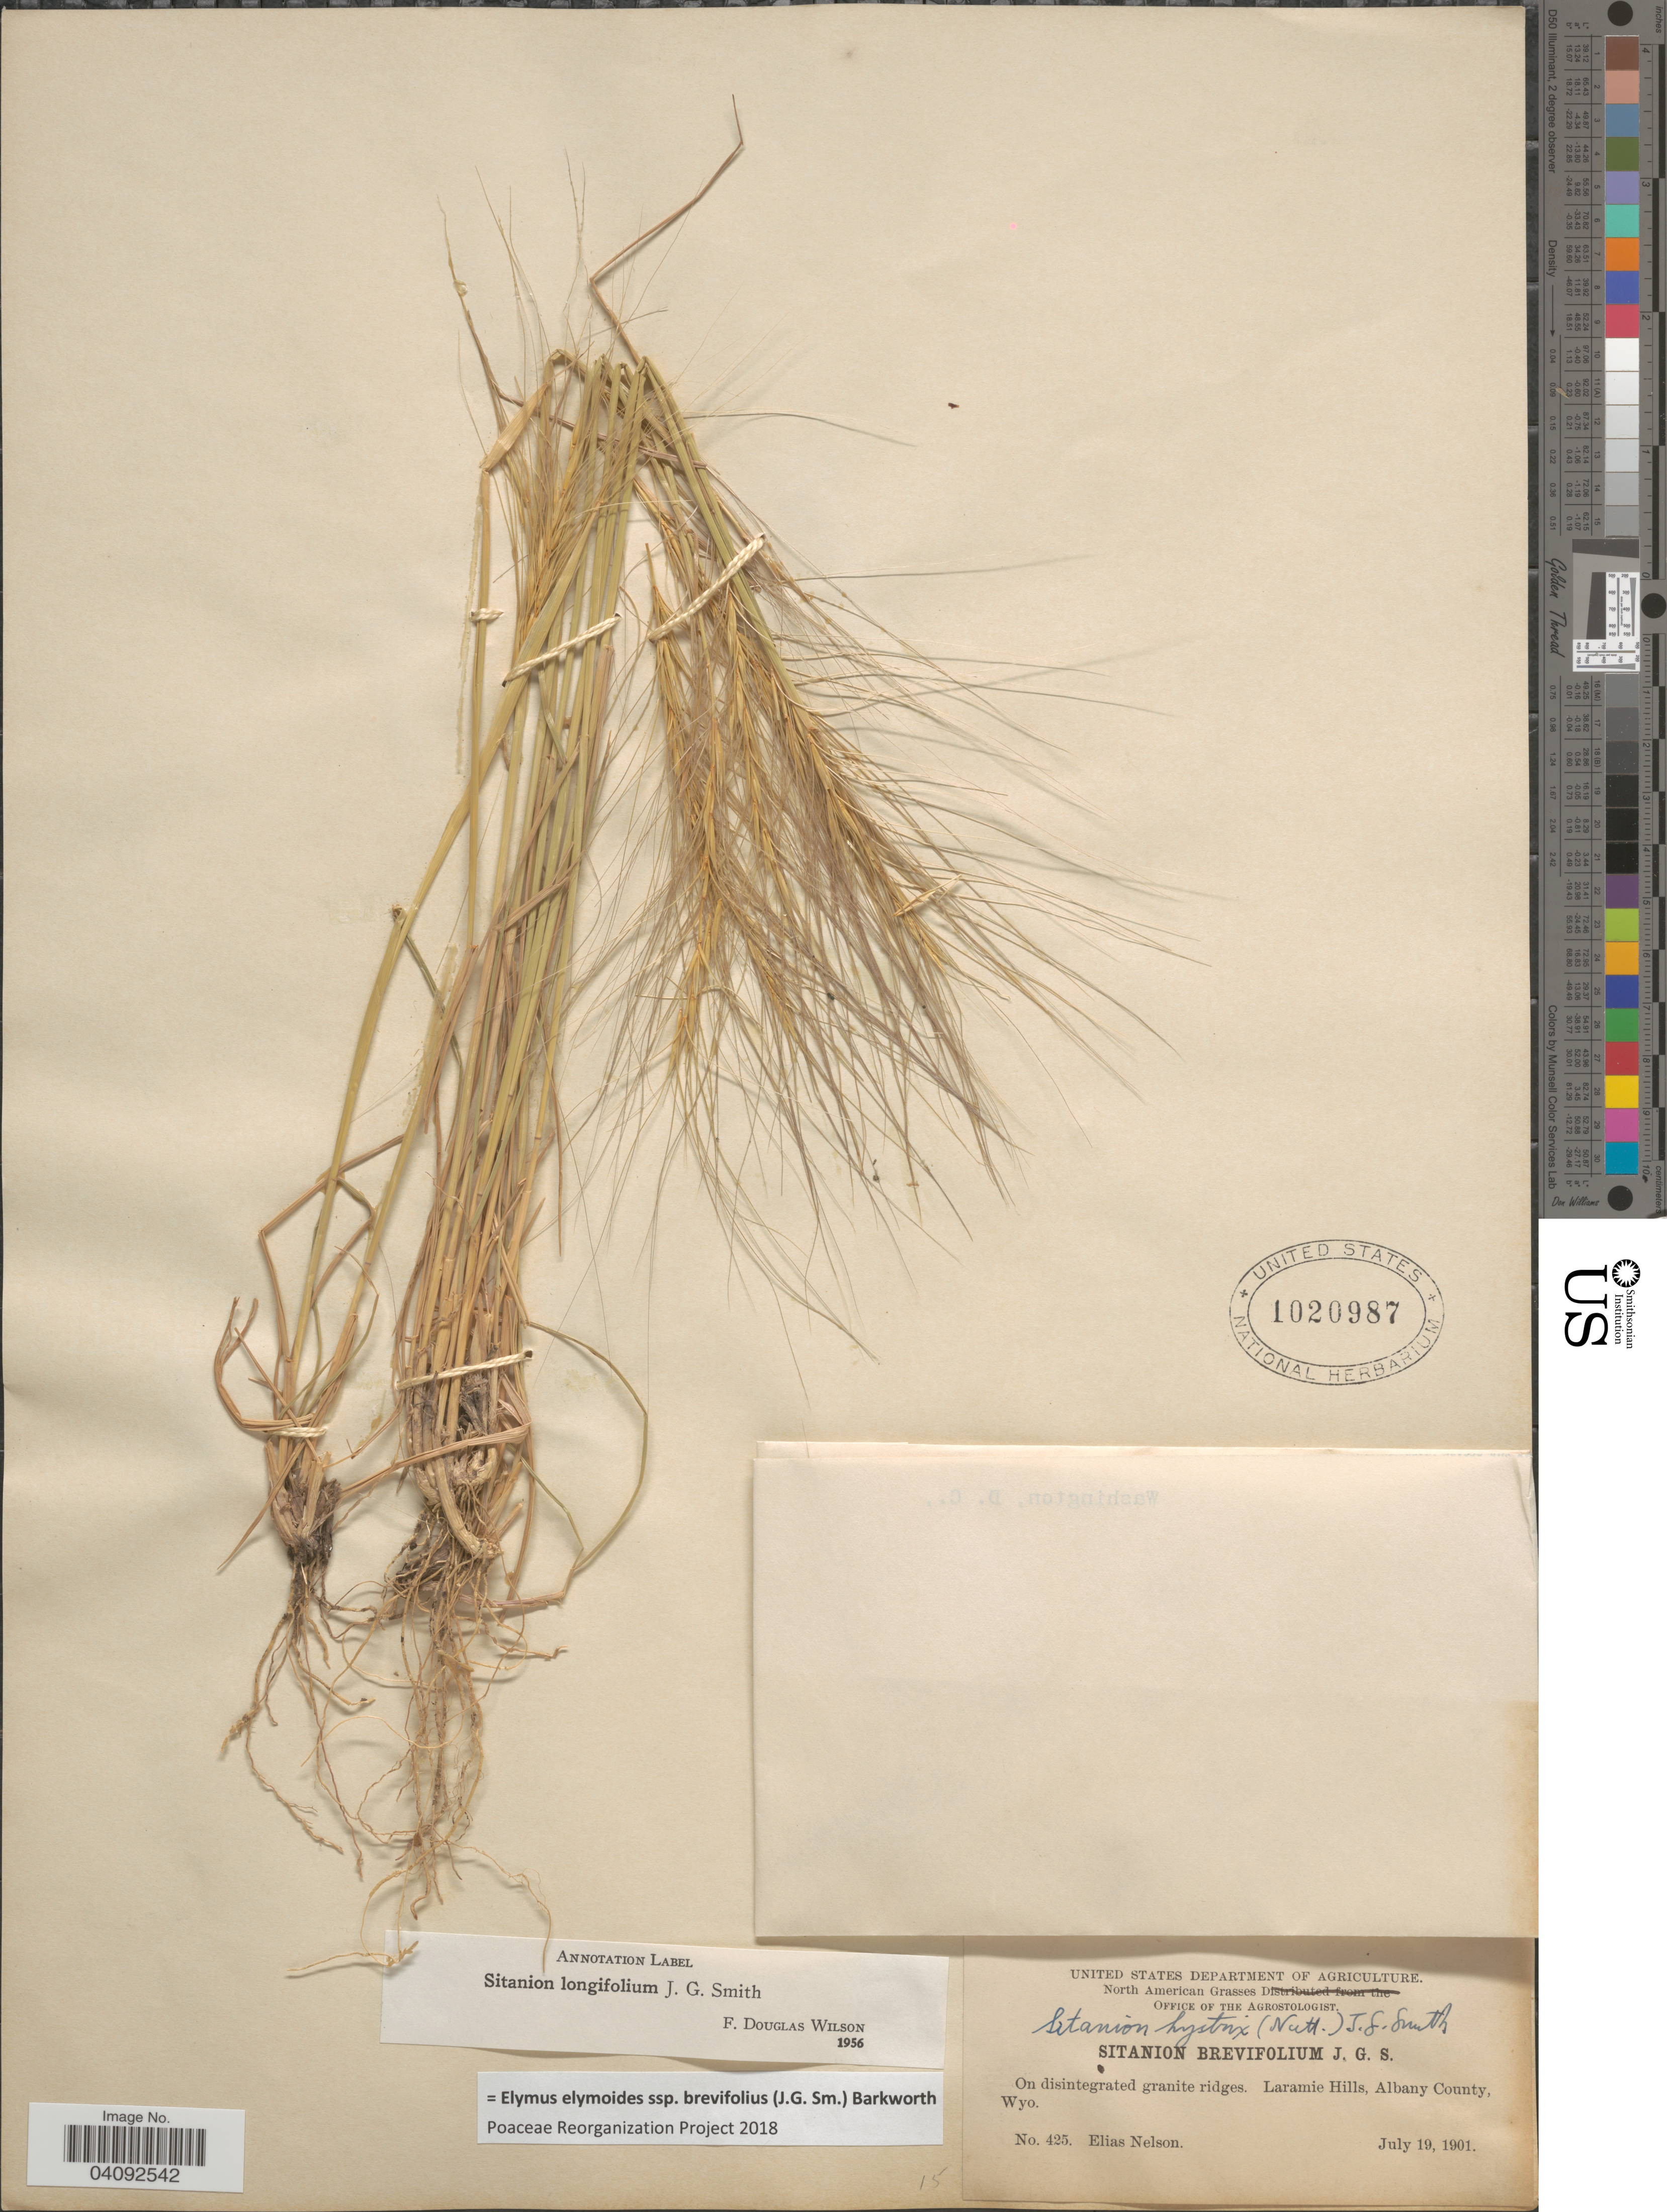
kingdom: Plantae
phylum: Tracheophyta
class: Liliopsida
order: Poales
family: Poaceae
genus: Elymus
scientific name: Elymus elymoides subsp. brevifolius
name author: (J.G. Sm.) Barkworth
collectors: E. Nelson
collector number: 425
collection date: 1901-07-19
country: United States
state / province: Wyoming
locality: Laramie Hills, Albany County.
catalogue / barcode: US 1020987